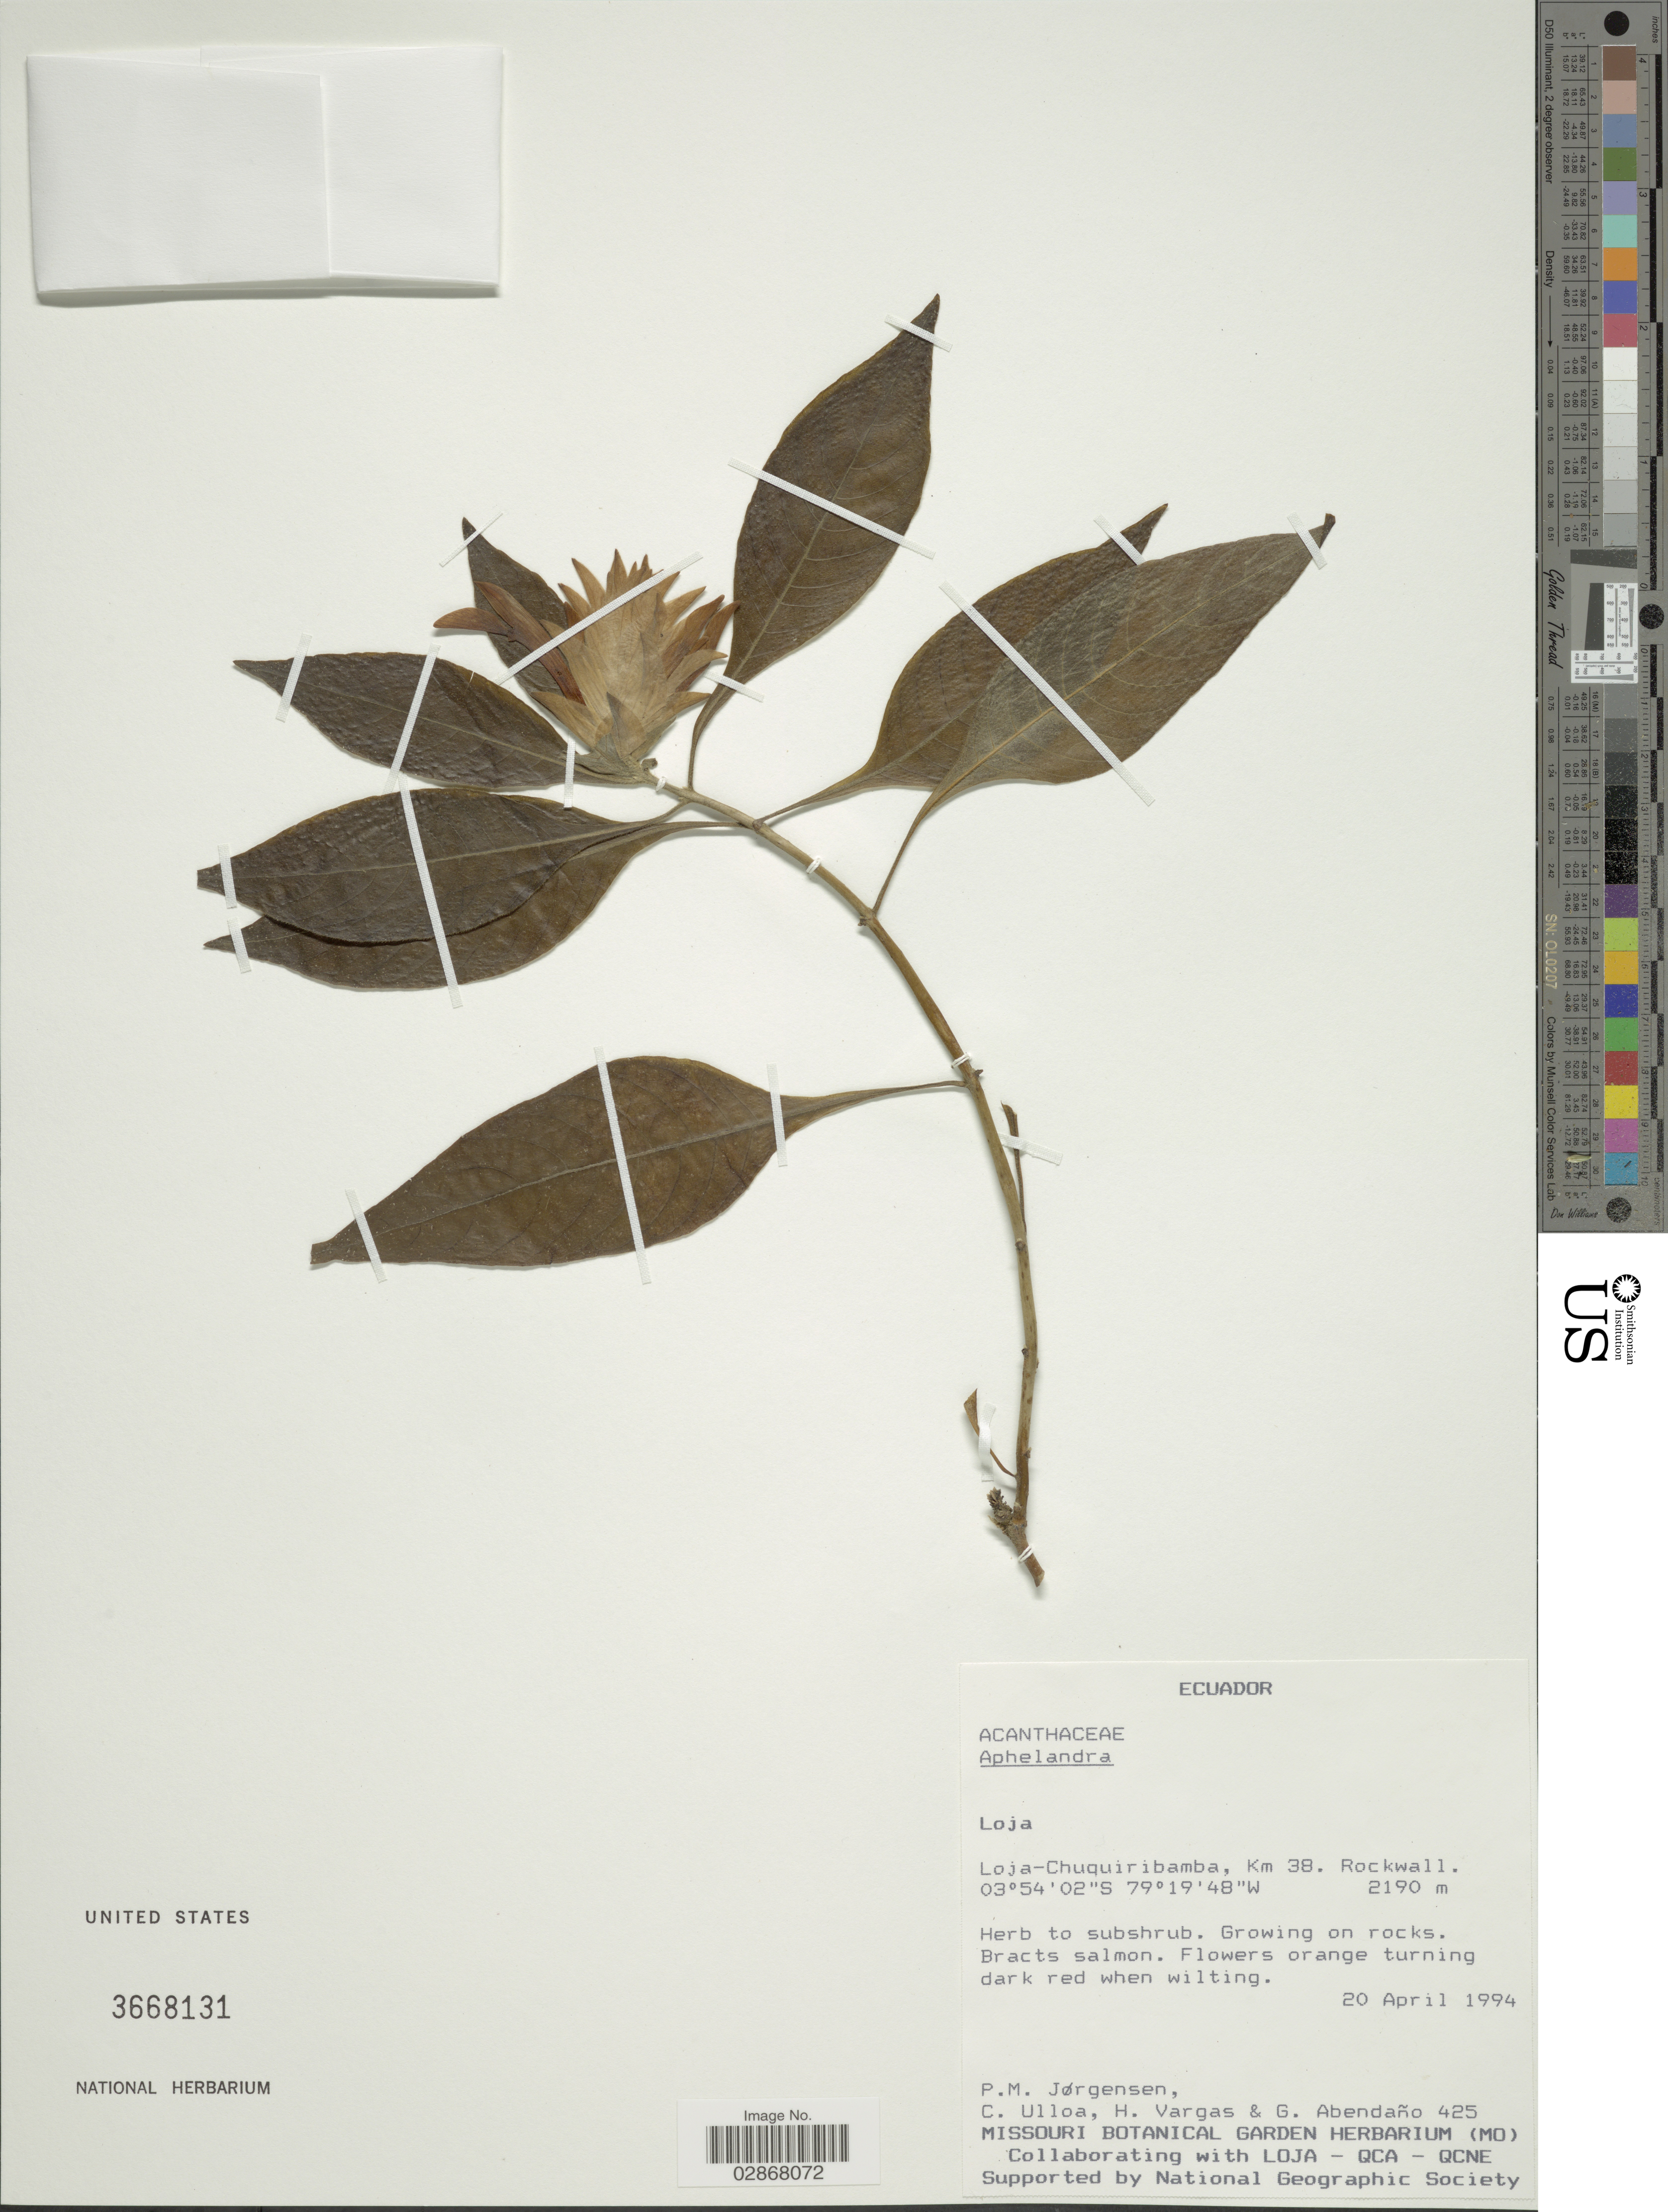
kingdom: Plantae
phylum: Tracheophyta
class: Magnoliopsida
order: Lamiales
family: Acanthaceae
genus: Aphelandra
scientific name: Aphelandra sp.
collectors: P. Jørgensen, C. Ulloa, H. Vargas & G. Abendaño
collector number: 425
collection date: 1994-04-20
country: Ecuador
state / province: Loja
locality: Loja-Chuquiribamba, Km 38. Rockwall.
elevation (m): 2190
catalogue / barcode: US 3668131